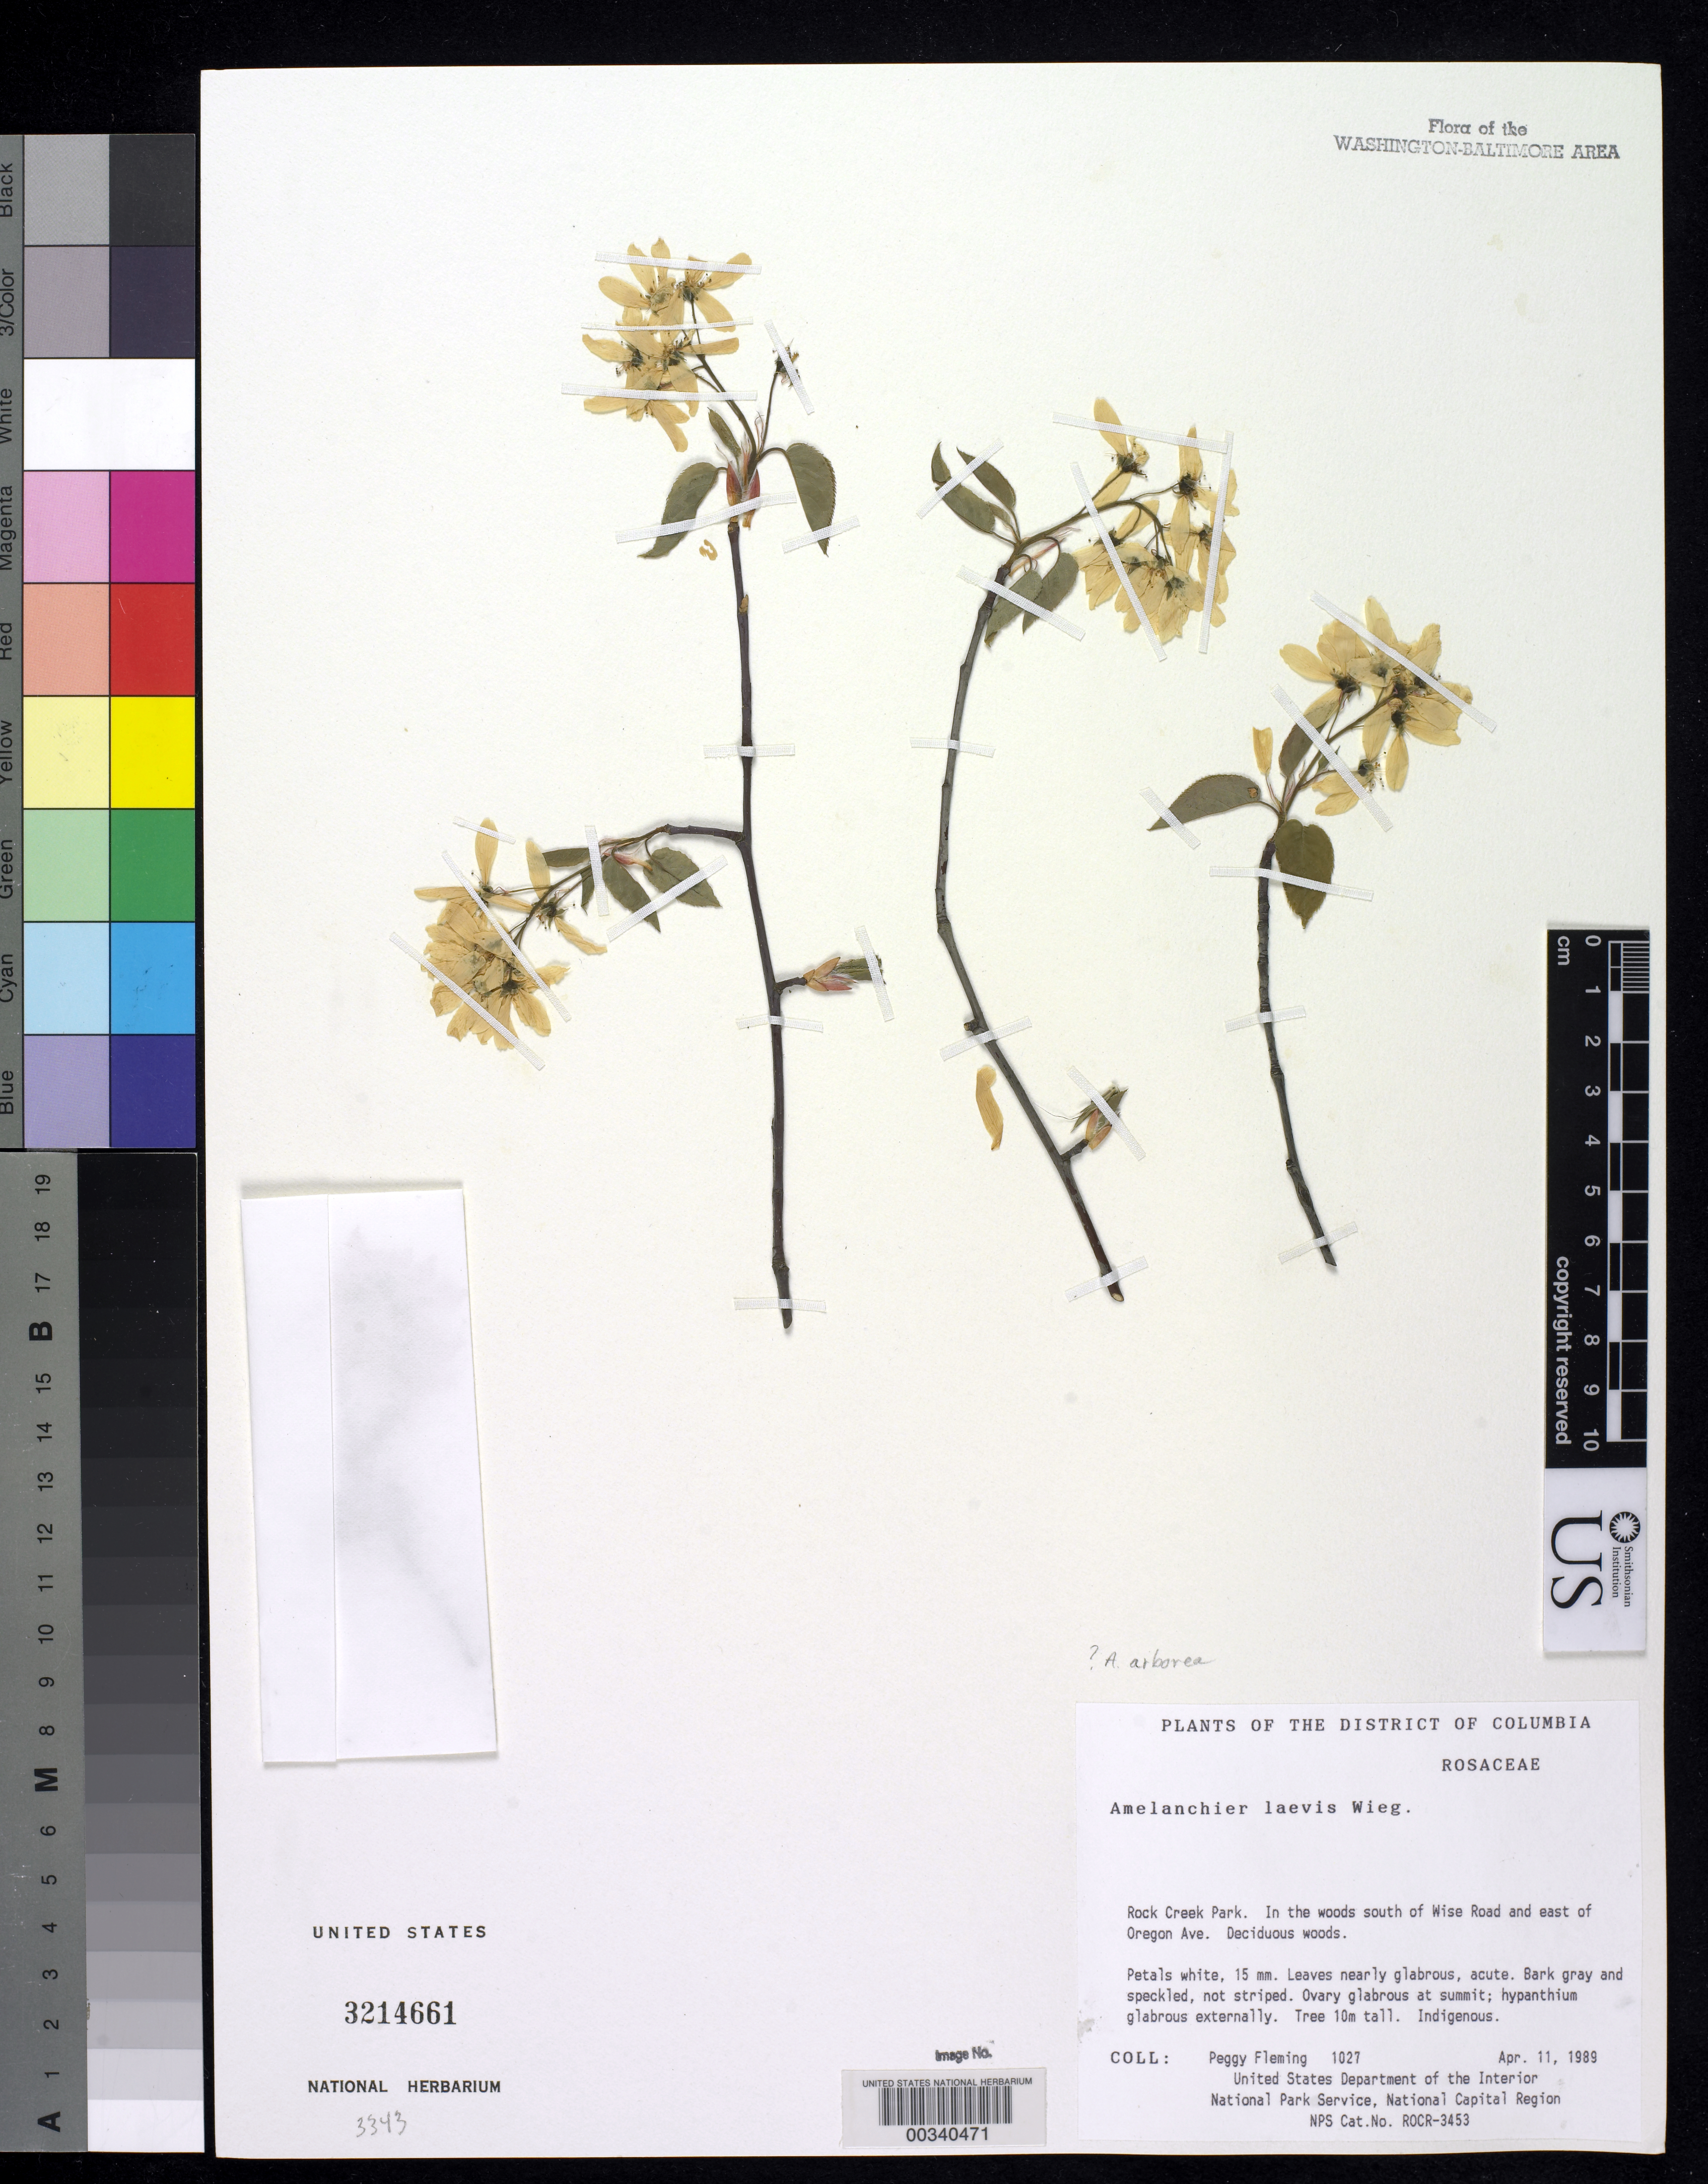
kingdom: Plantae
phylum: Tracheophyta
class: Magnoliopsida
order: Rosales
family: Rosaceae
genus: Amelanchier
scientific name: Amelanchier laevis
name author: Wiegand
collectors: P. Fleming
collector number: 1027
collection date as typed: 11 Apr 1989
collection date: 1989-04-11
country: United States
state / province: District of Columbia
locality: Rock Creek Park, S of Wise Road and east of Oregon Ave Rock Creek Park and Vicinity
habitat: Deciduous woods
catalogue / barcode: US 3214661